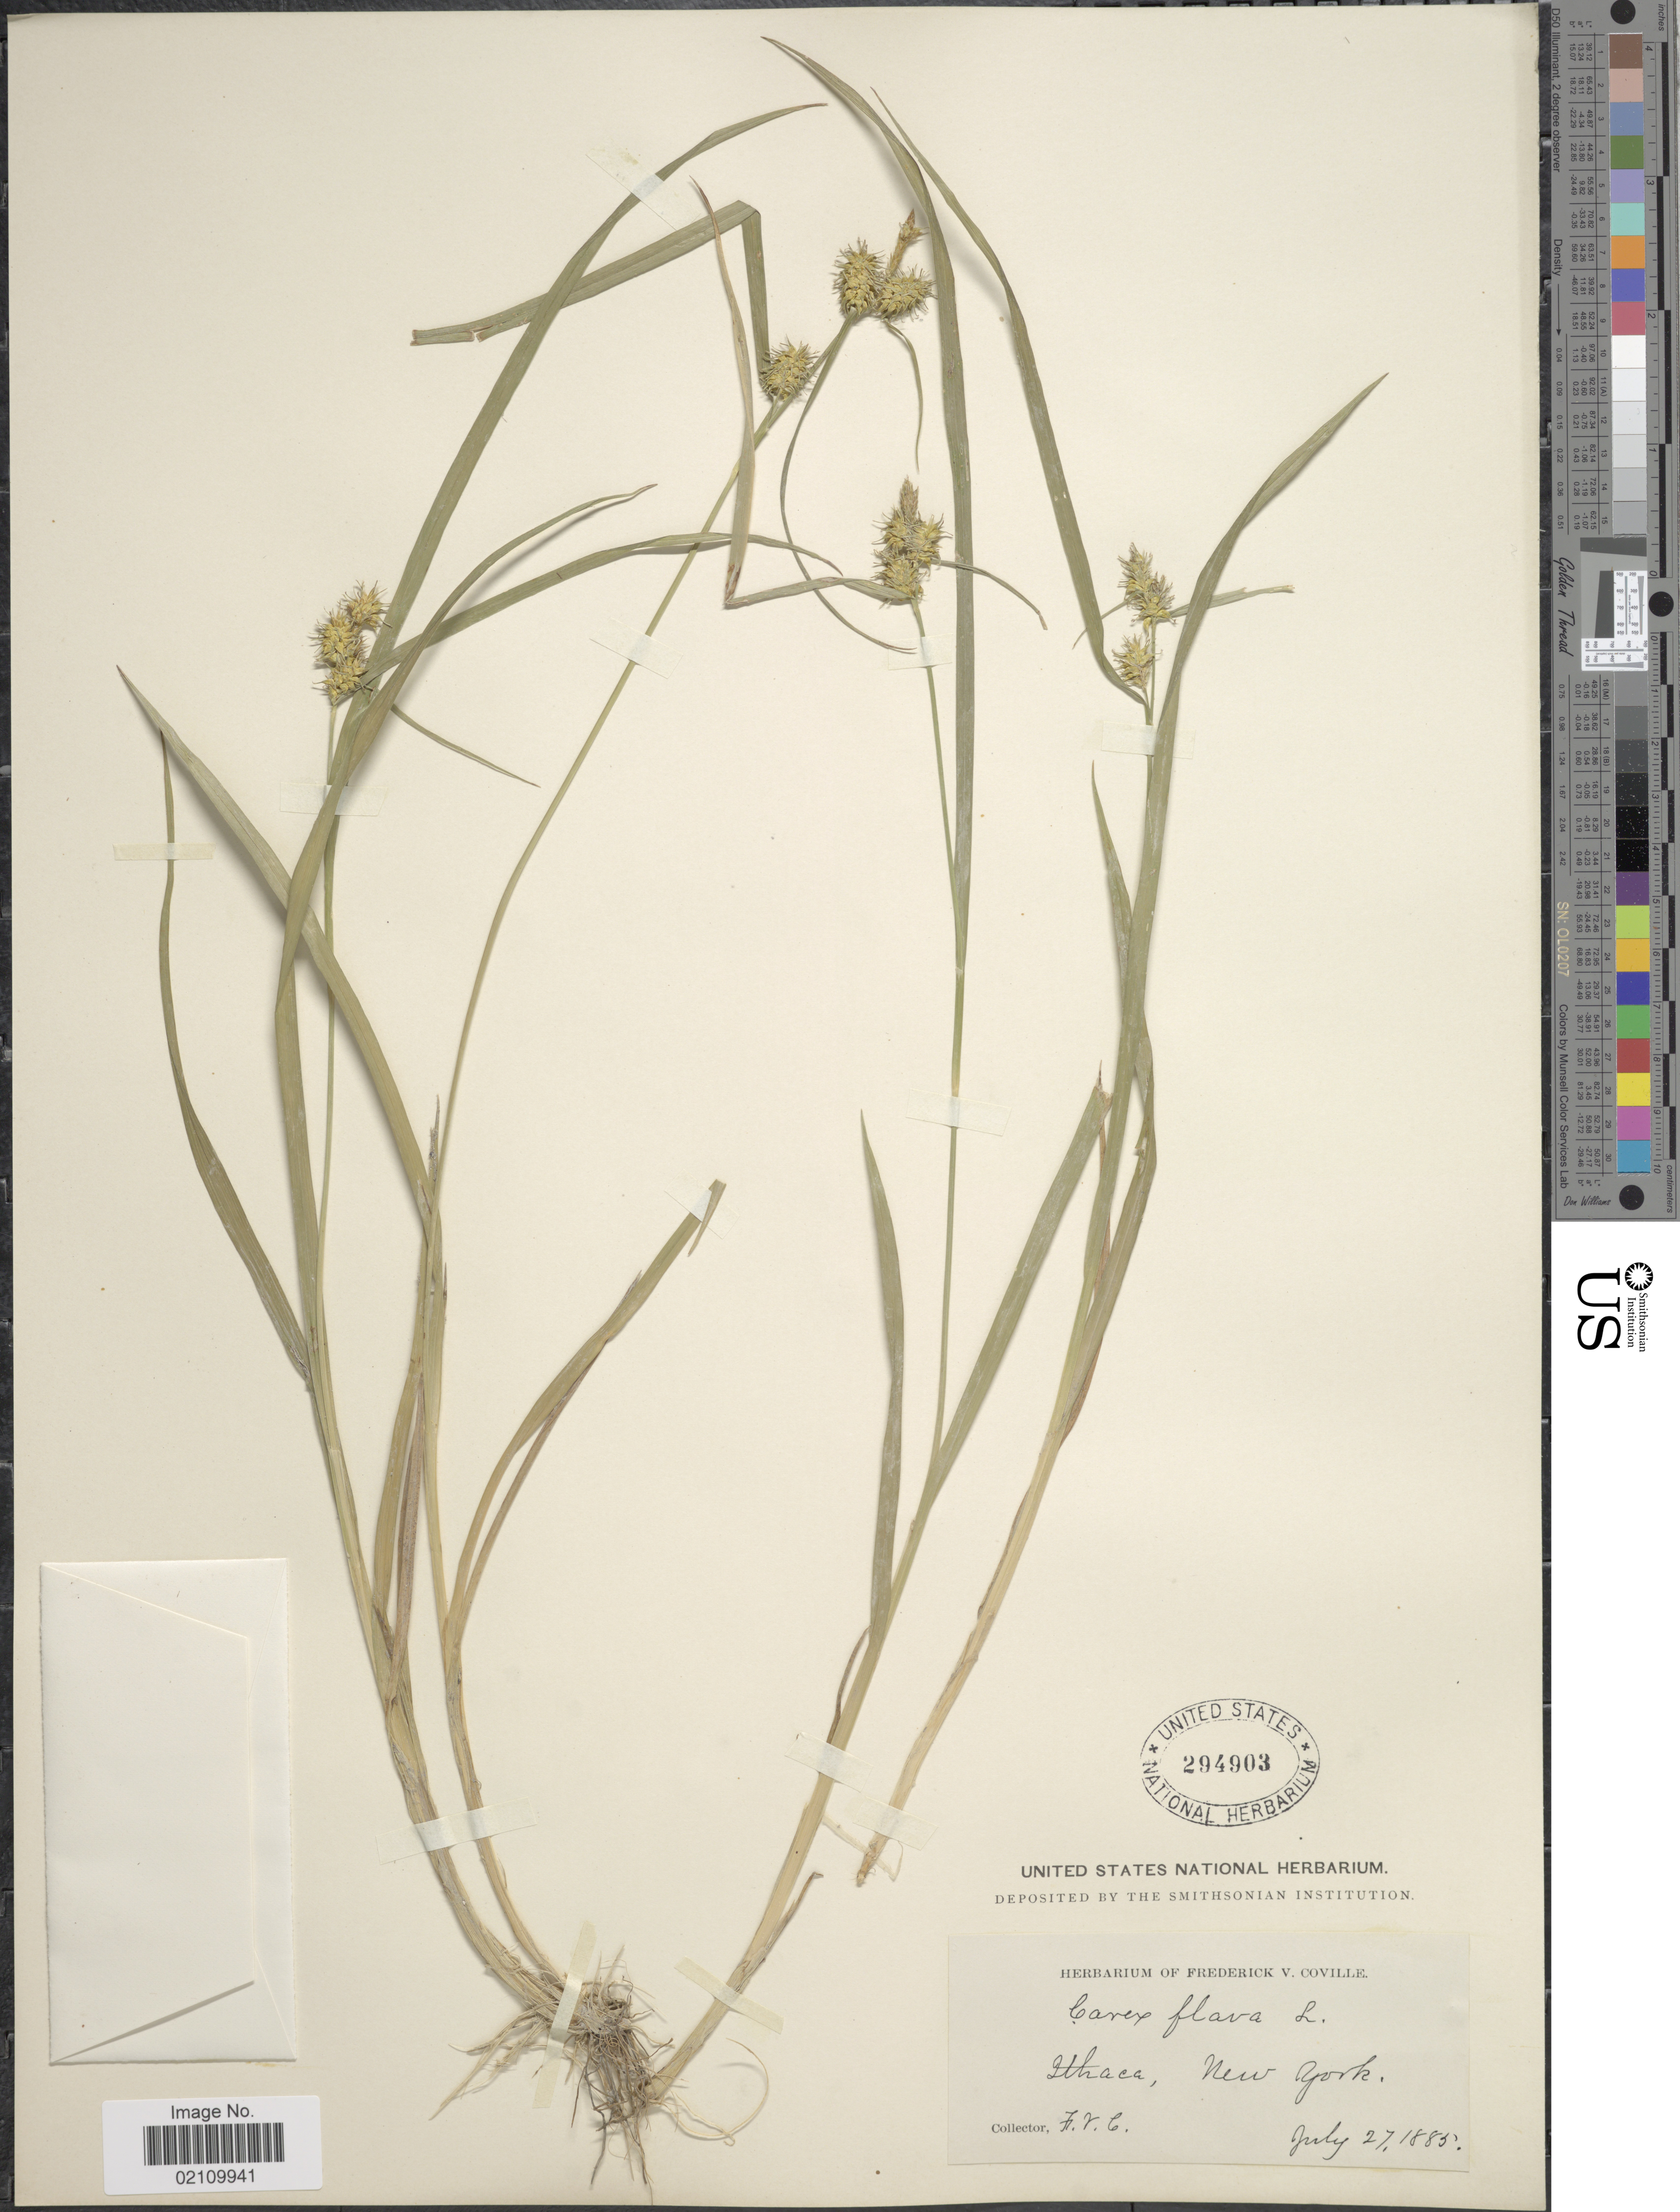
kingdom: Plantae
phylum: Tracheophyta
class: Liliopsida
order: Poales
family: Cyperaceae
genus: Carex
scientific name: Carex flava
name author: L.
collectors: F. V. Coville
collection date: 1885-07-27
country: United States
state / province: New York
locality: Ithaca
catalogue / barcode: US 294903